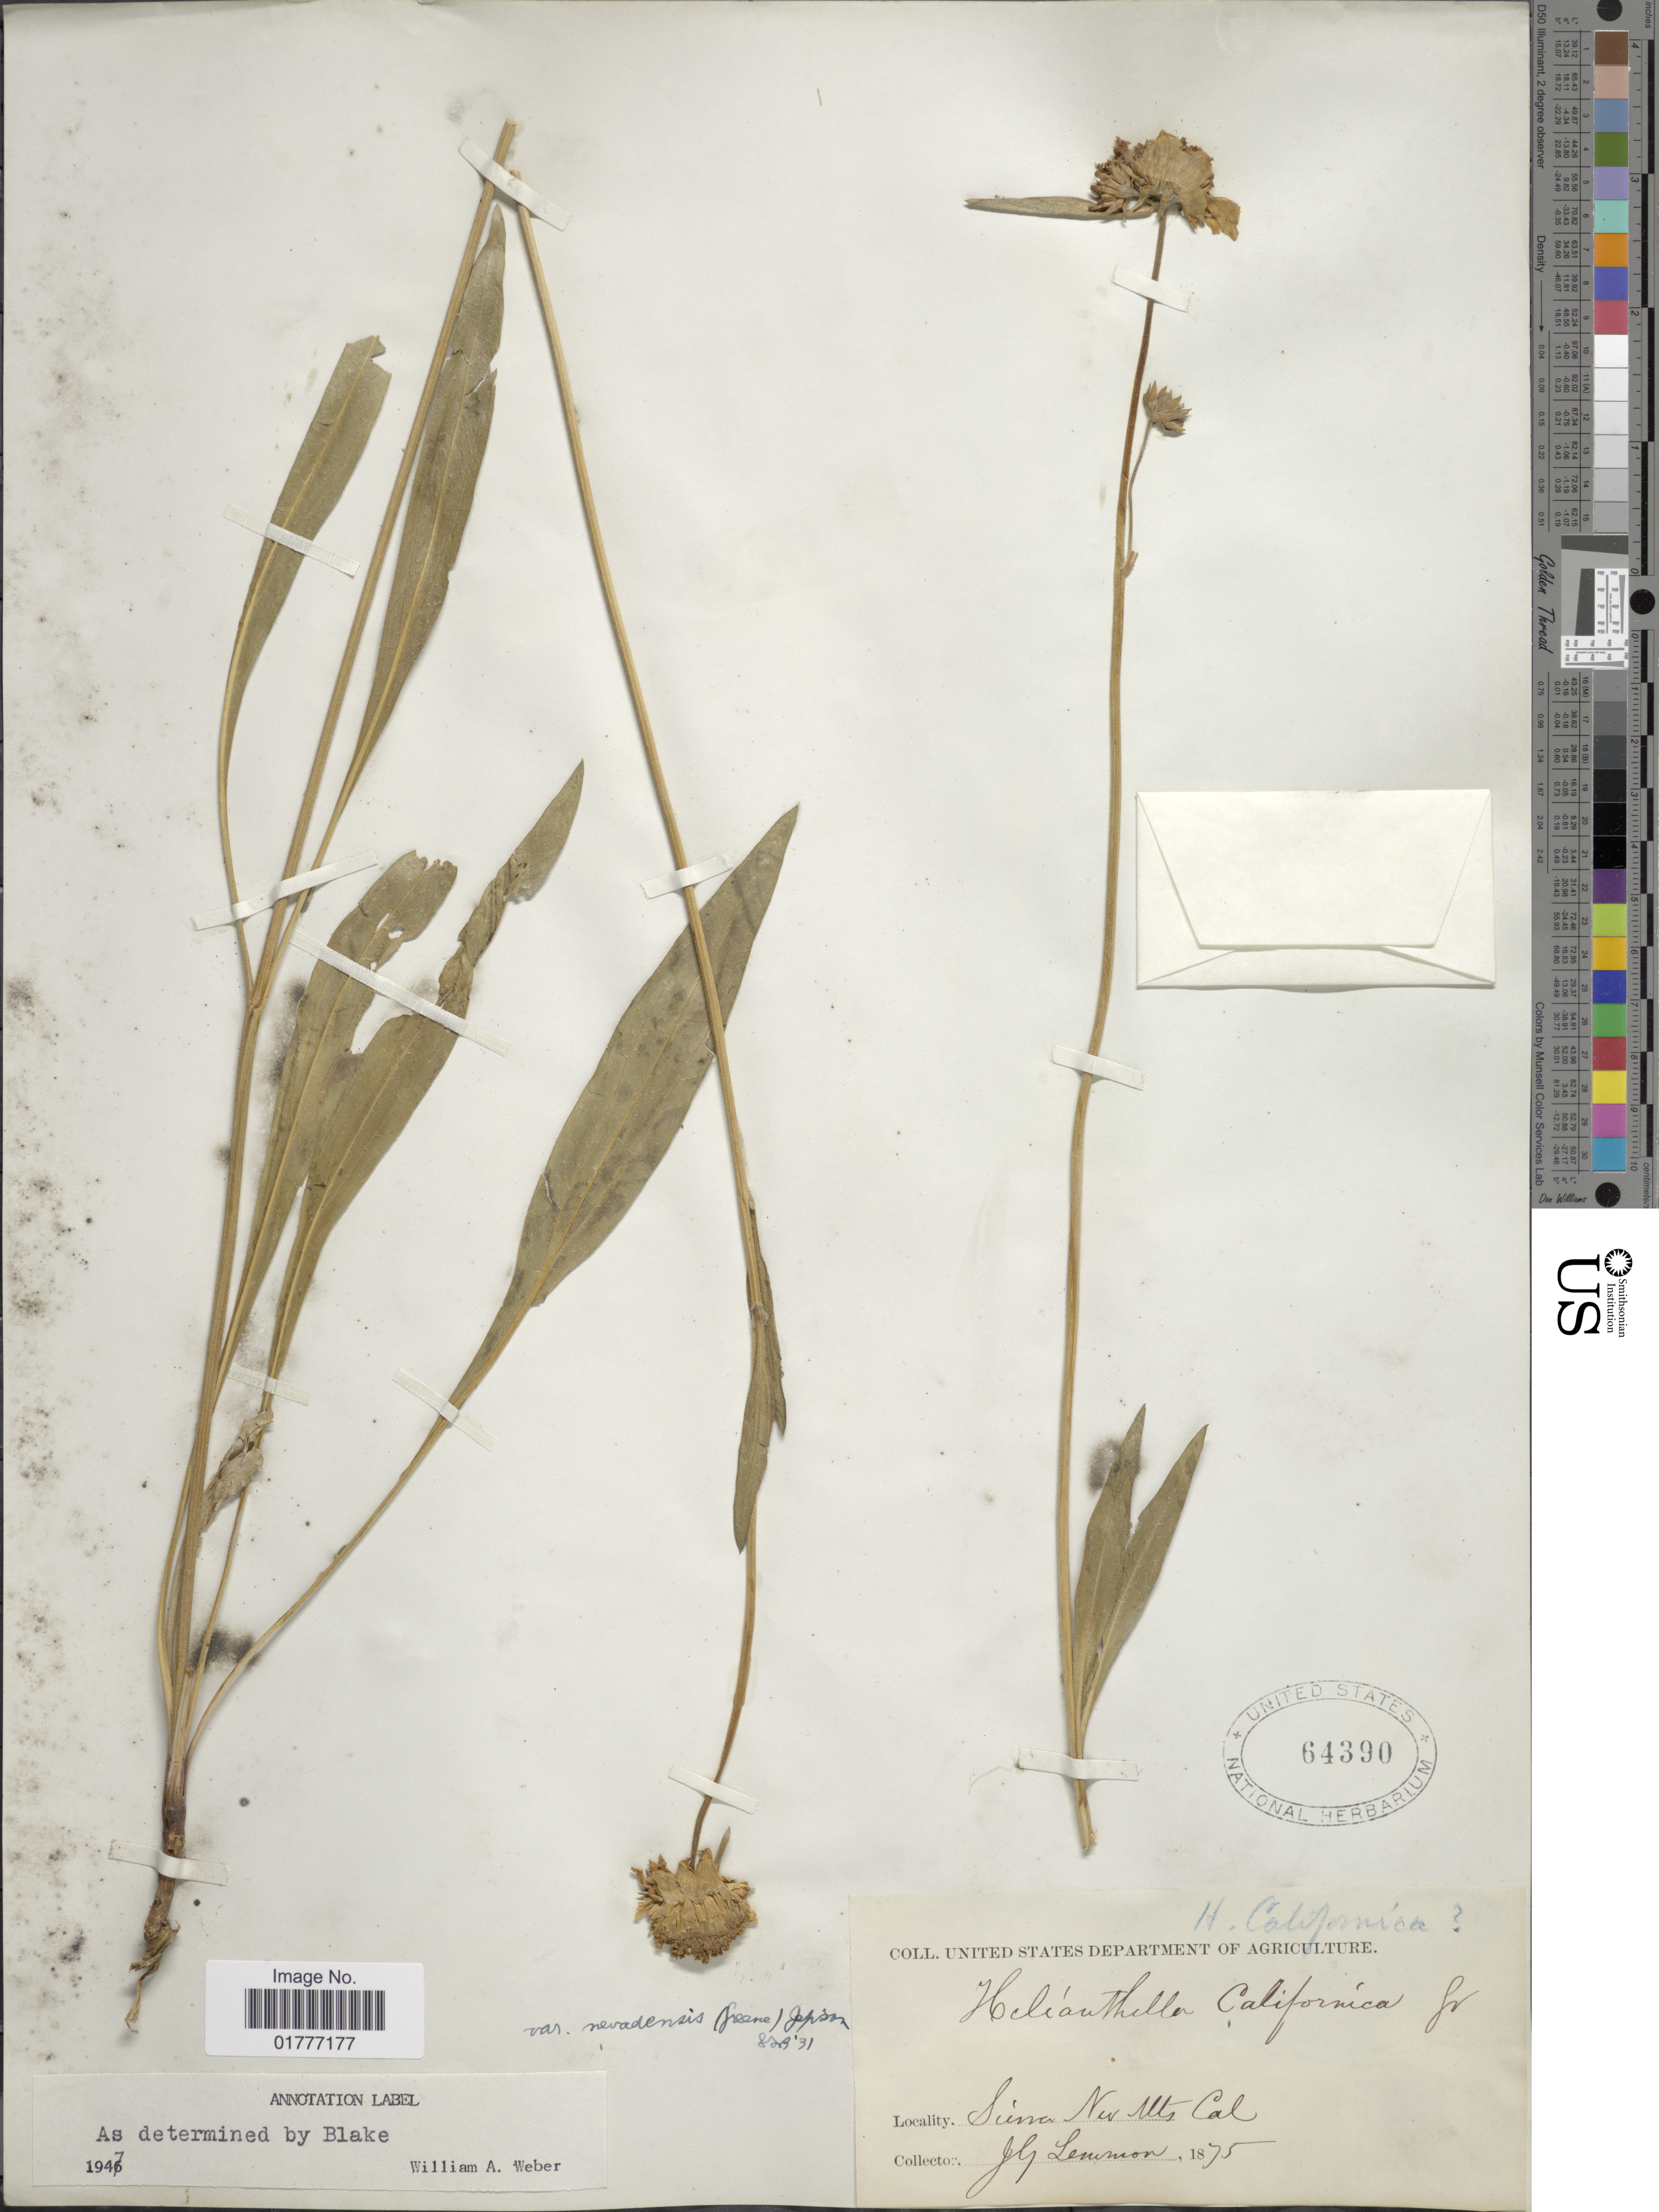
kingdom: Plantae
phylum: Tracheophyta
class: Magnoliopsida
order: Asterales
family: Asteraceae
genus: Helianthella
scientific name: Helianthella californica var. nevadensis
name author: (Greene) Jeps.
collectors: J. Lemmon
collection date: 1875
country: United States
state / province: California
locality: Sierra Nev Mts.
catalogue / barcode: US 64390